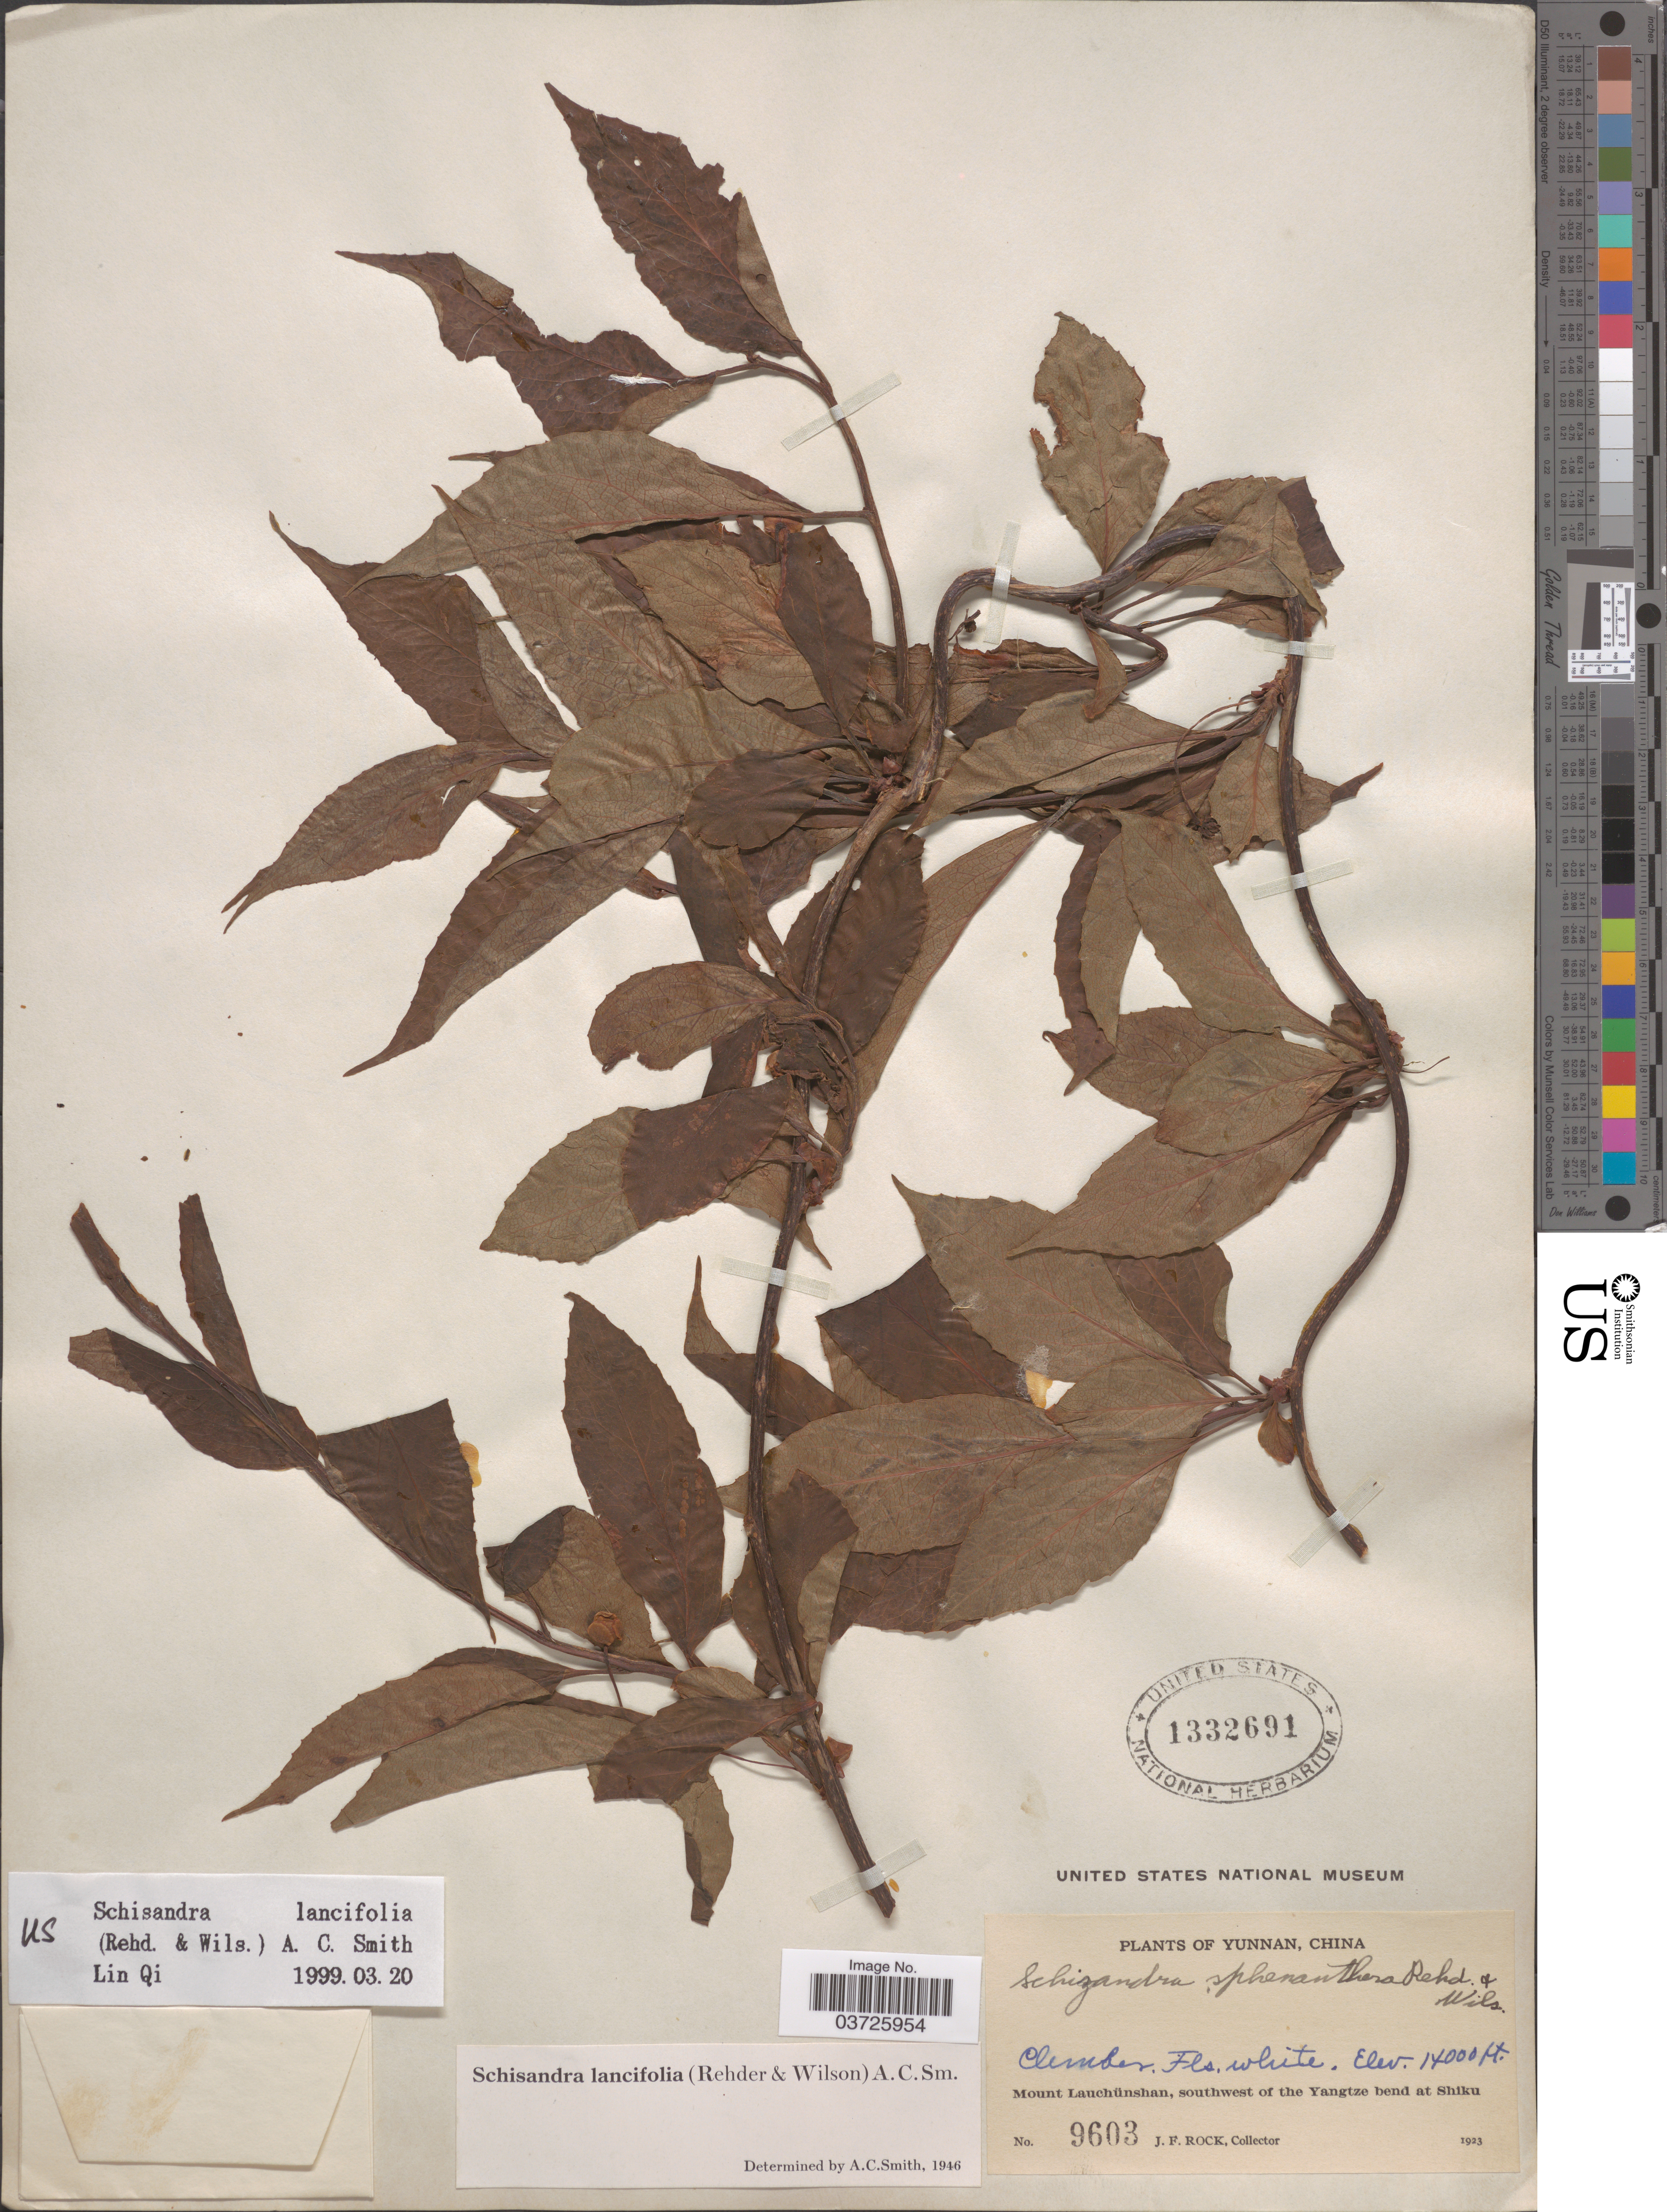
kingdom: Plantae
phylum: Tracheophyta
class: Magnoliopsida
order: Austrobaileyales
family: Schisandraceae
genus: Schisandra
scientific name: Schisandra lancifolia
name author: (Rehder & P. Wilson) A.C. Sm.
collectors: J. Rock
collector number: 9603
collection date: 1923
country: China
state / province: Yunnan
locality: Mount Lauchünshan, southwest of the Yangtze bend at Shiku.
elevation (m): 4267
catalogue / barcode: US 1332691